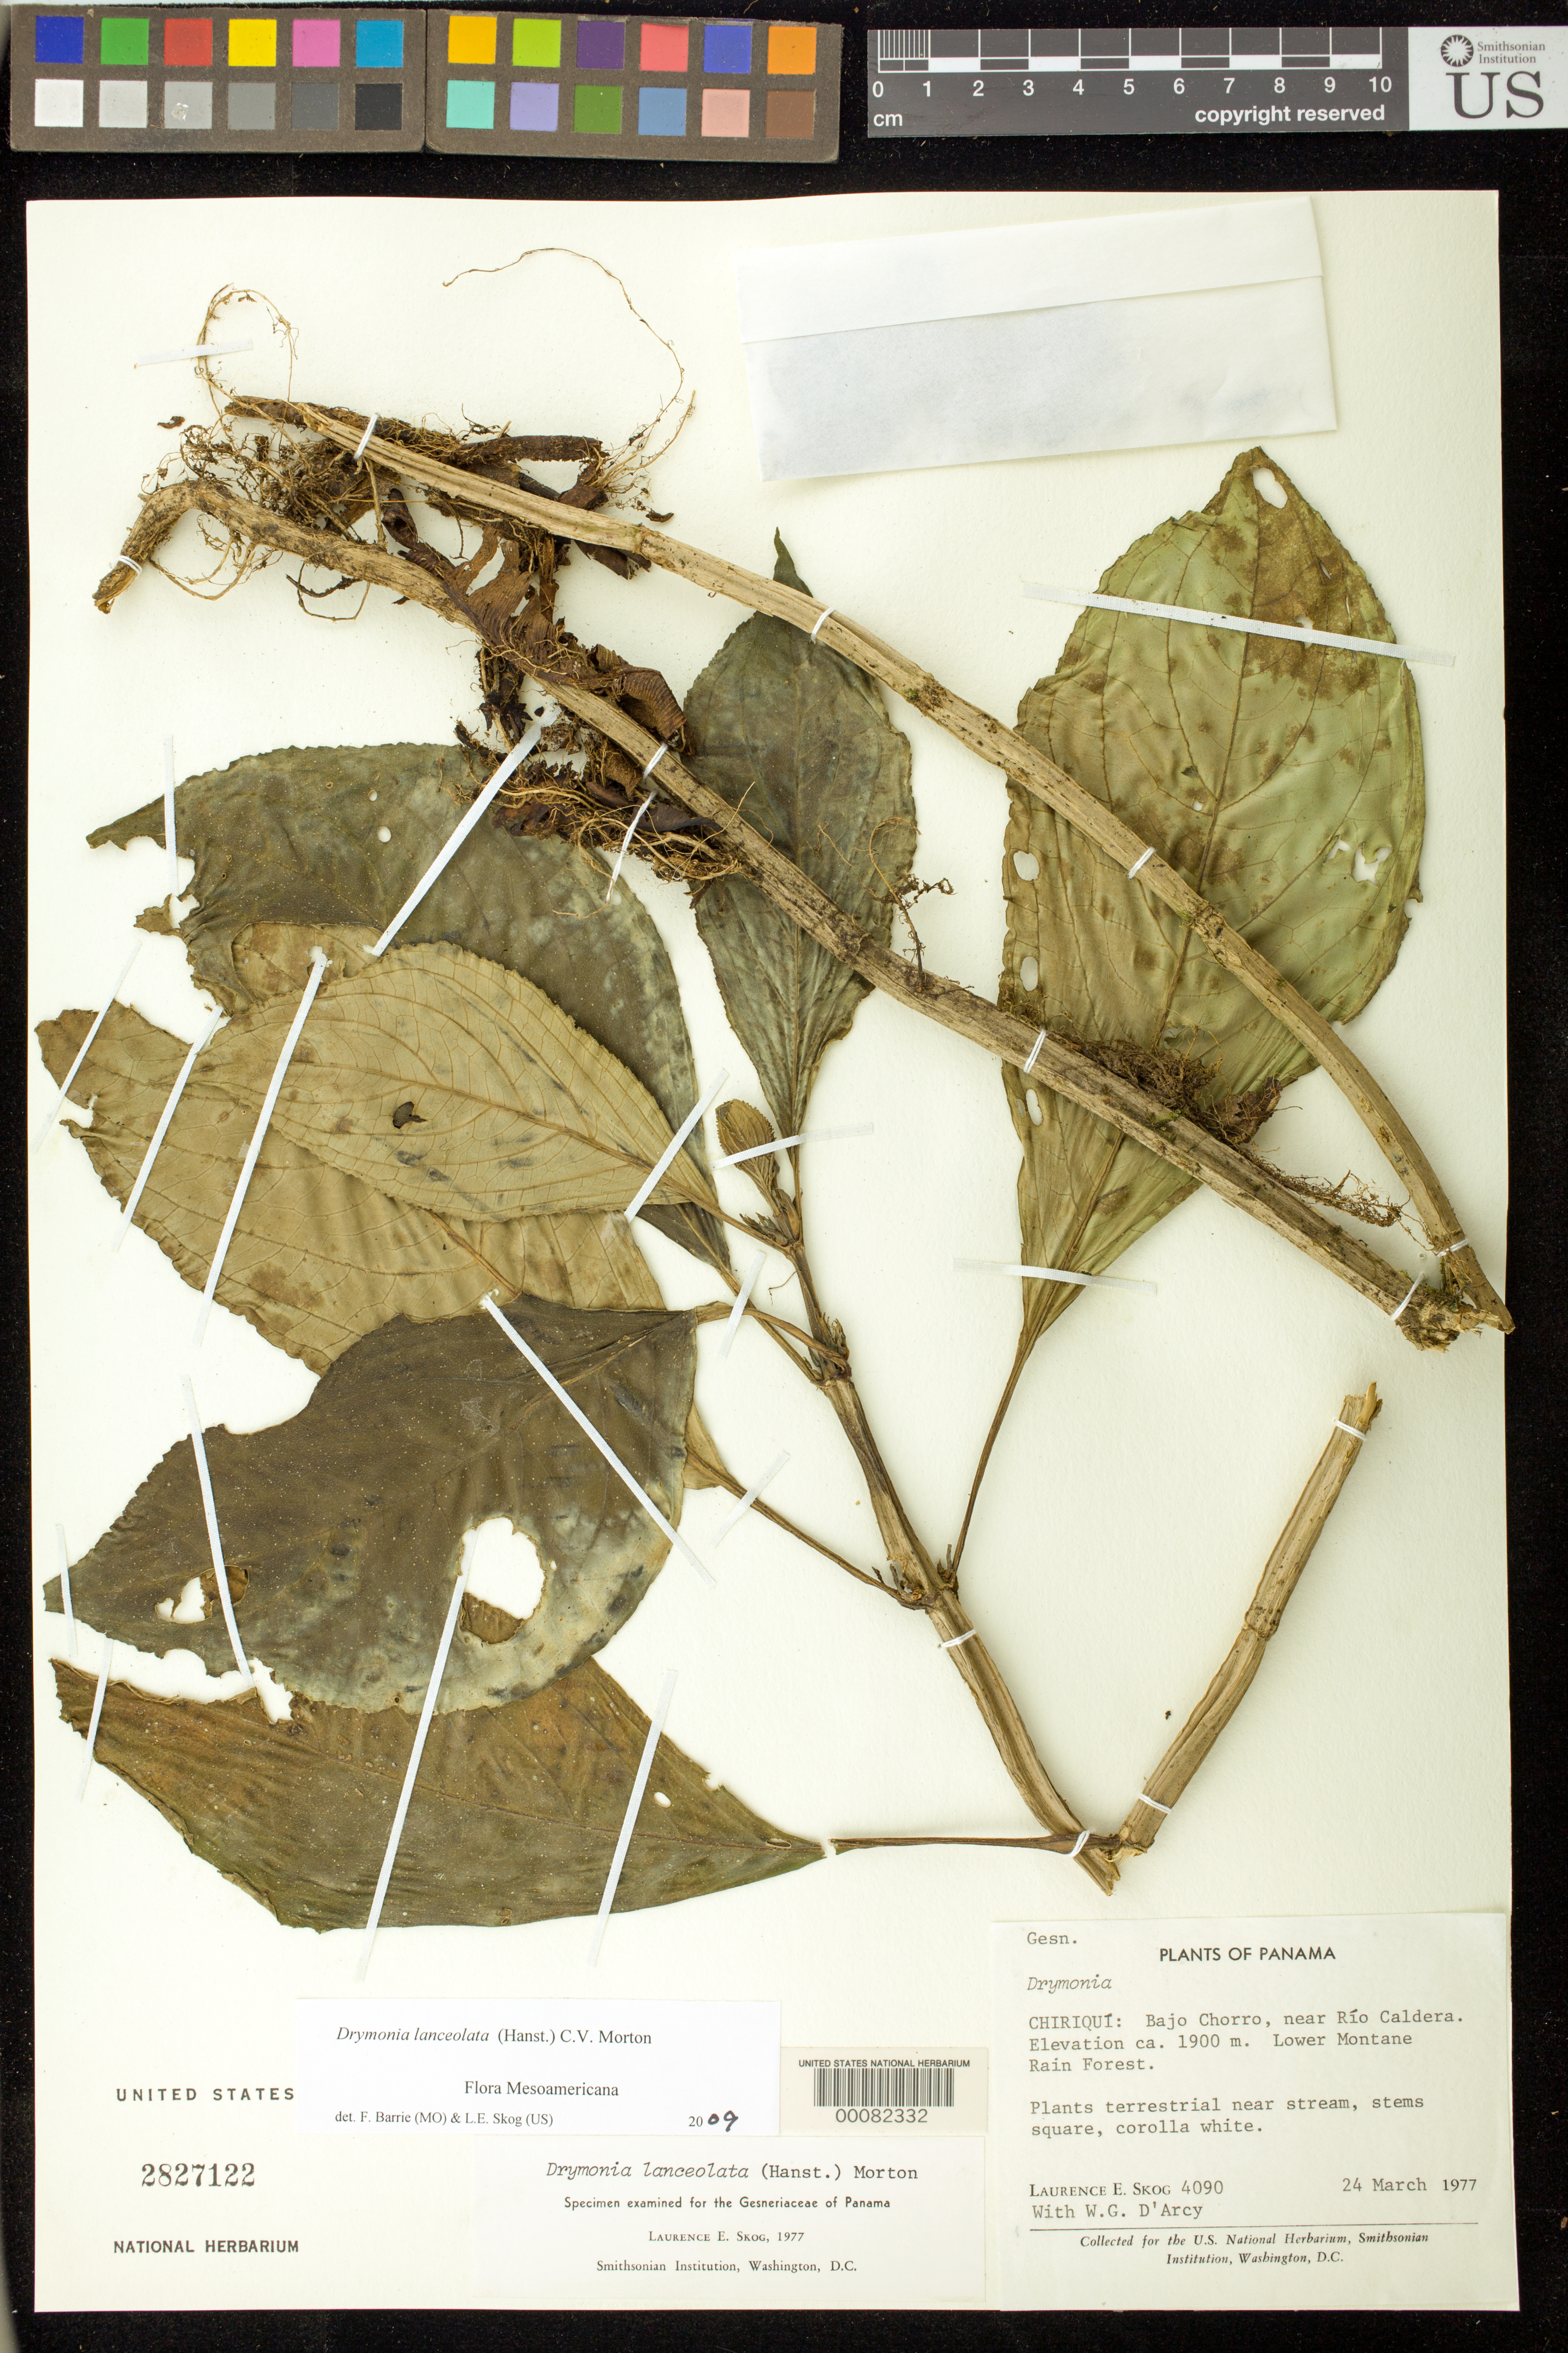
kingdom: Plantae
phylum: Tracheophyta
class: Magnoliopsida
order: Lamiales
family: Gesneriaceae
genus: Drymonia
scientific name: Drymonia lanceolata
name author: (Hanst.) C.V. Morton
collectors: L. E. Skog & W. G. D'Arcy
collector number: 4090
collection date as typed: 24 Mar 1977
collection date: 1977-03-24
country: Panama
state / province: Chiriquí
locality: Bajo Chorro, near Rio Caldera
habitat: Lower montane rain forest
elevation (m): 1900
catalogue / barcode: US 2827122